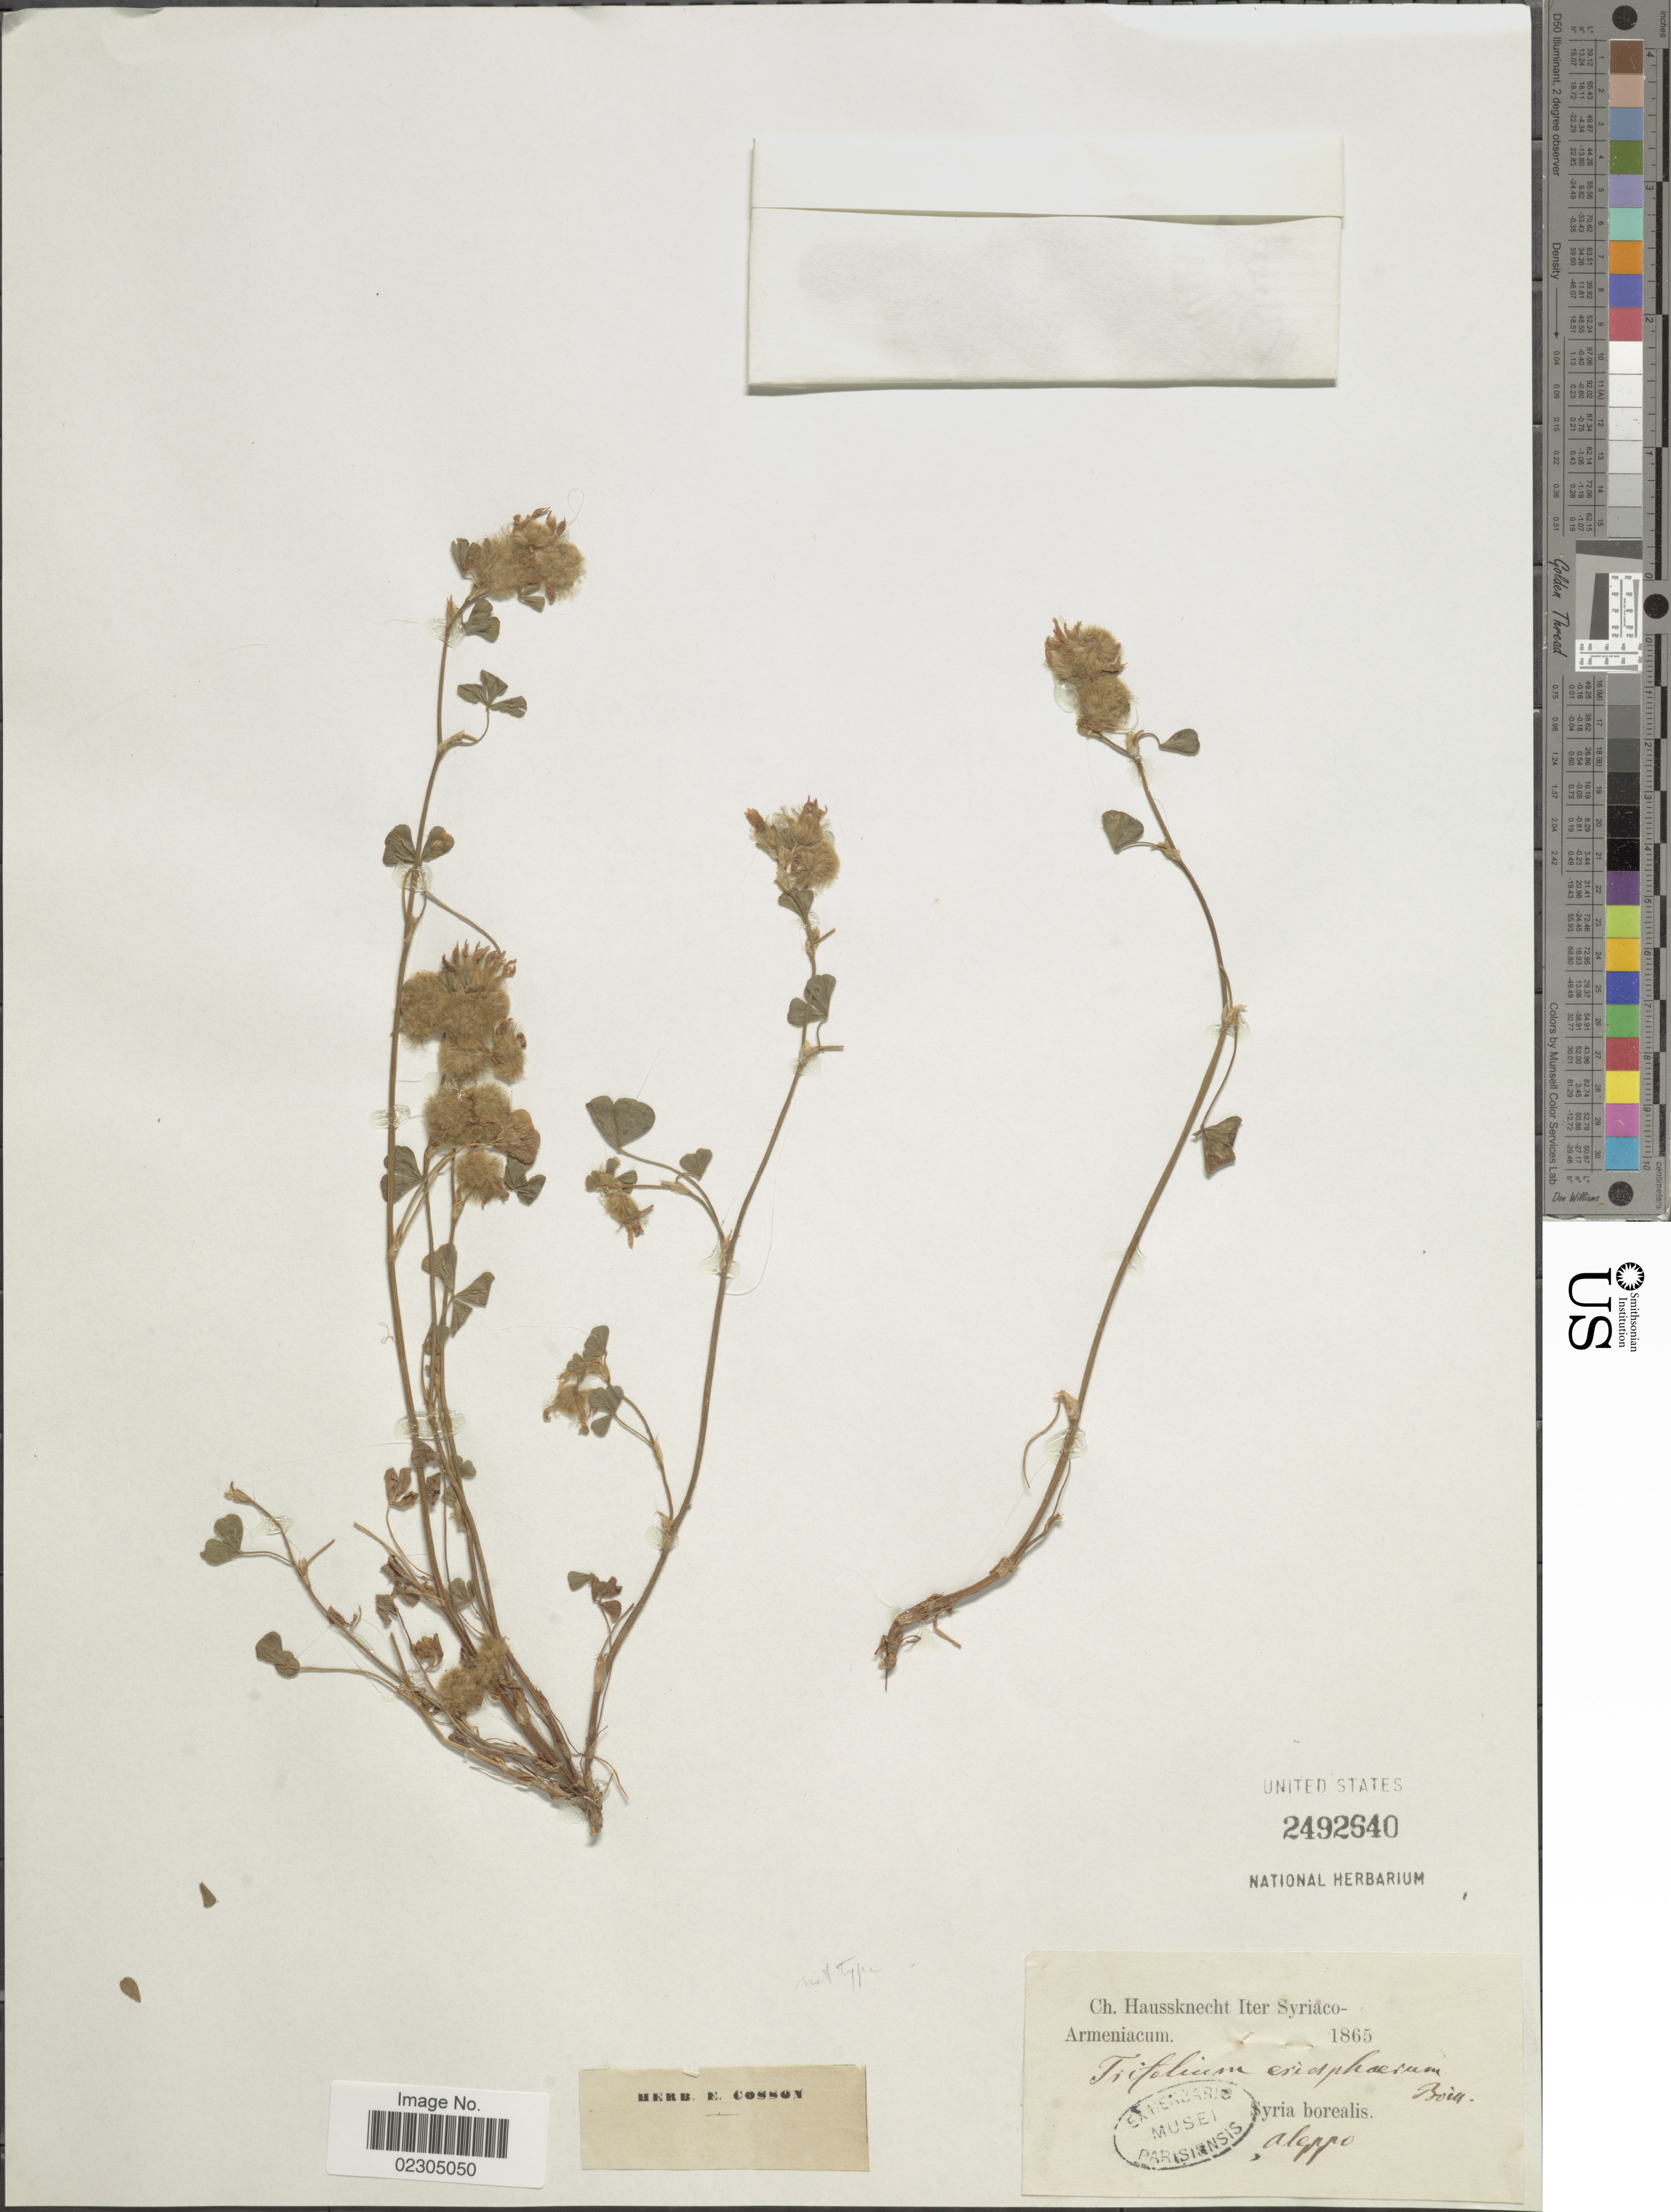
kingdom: Plantae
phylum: Tracheophyta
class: Magnoliopsida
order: Fabales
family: Fabaceae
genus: Trifolium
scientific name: Trifolium eriosphaerum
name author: Boiss.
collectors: C. Haussknecht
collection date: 1865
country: Syria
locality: Iter Syriaco- Armeniacum. Syria borealis. Aleppo.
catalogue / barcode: US 2493640